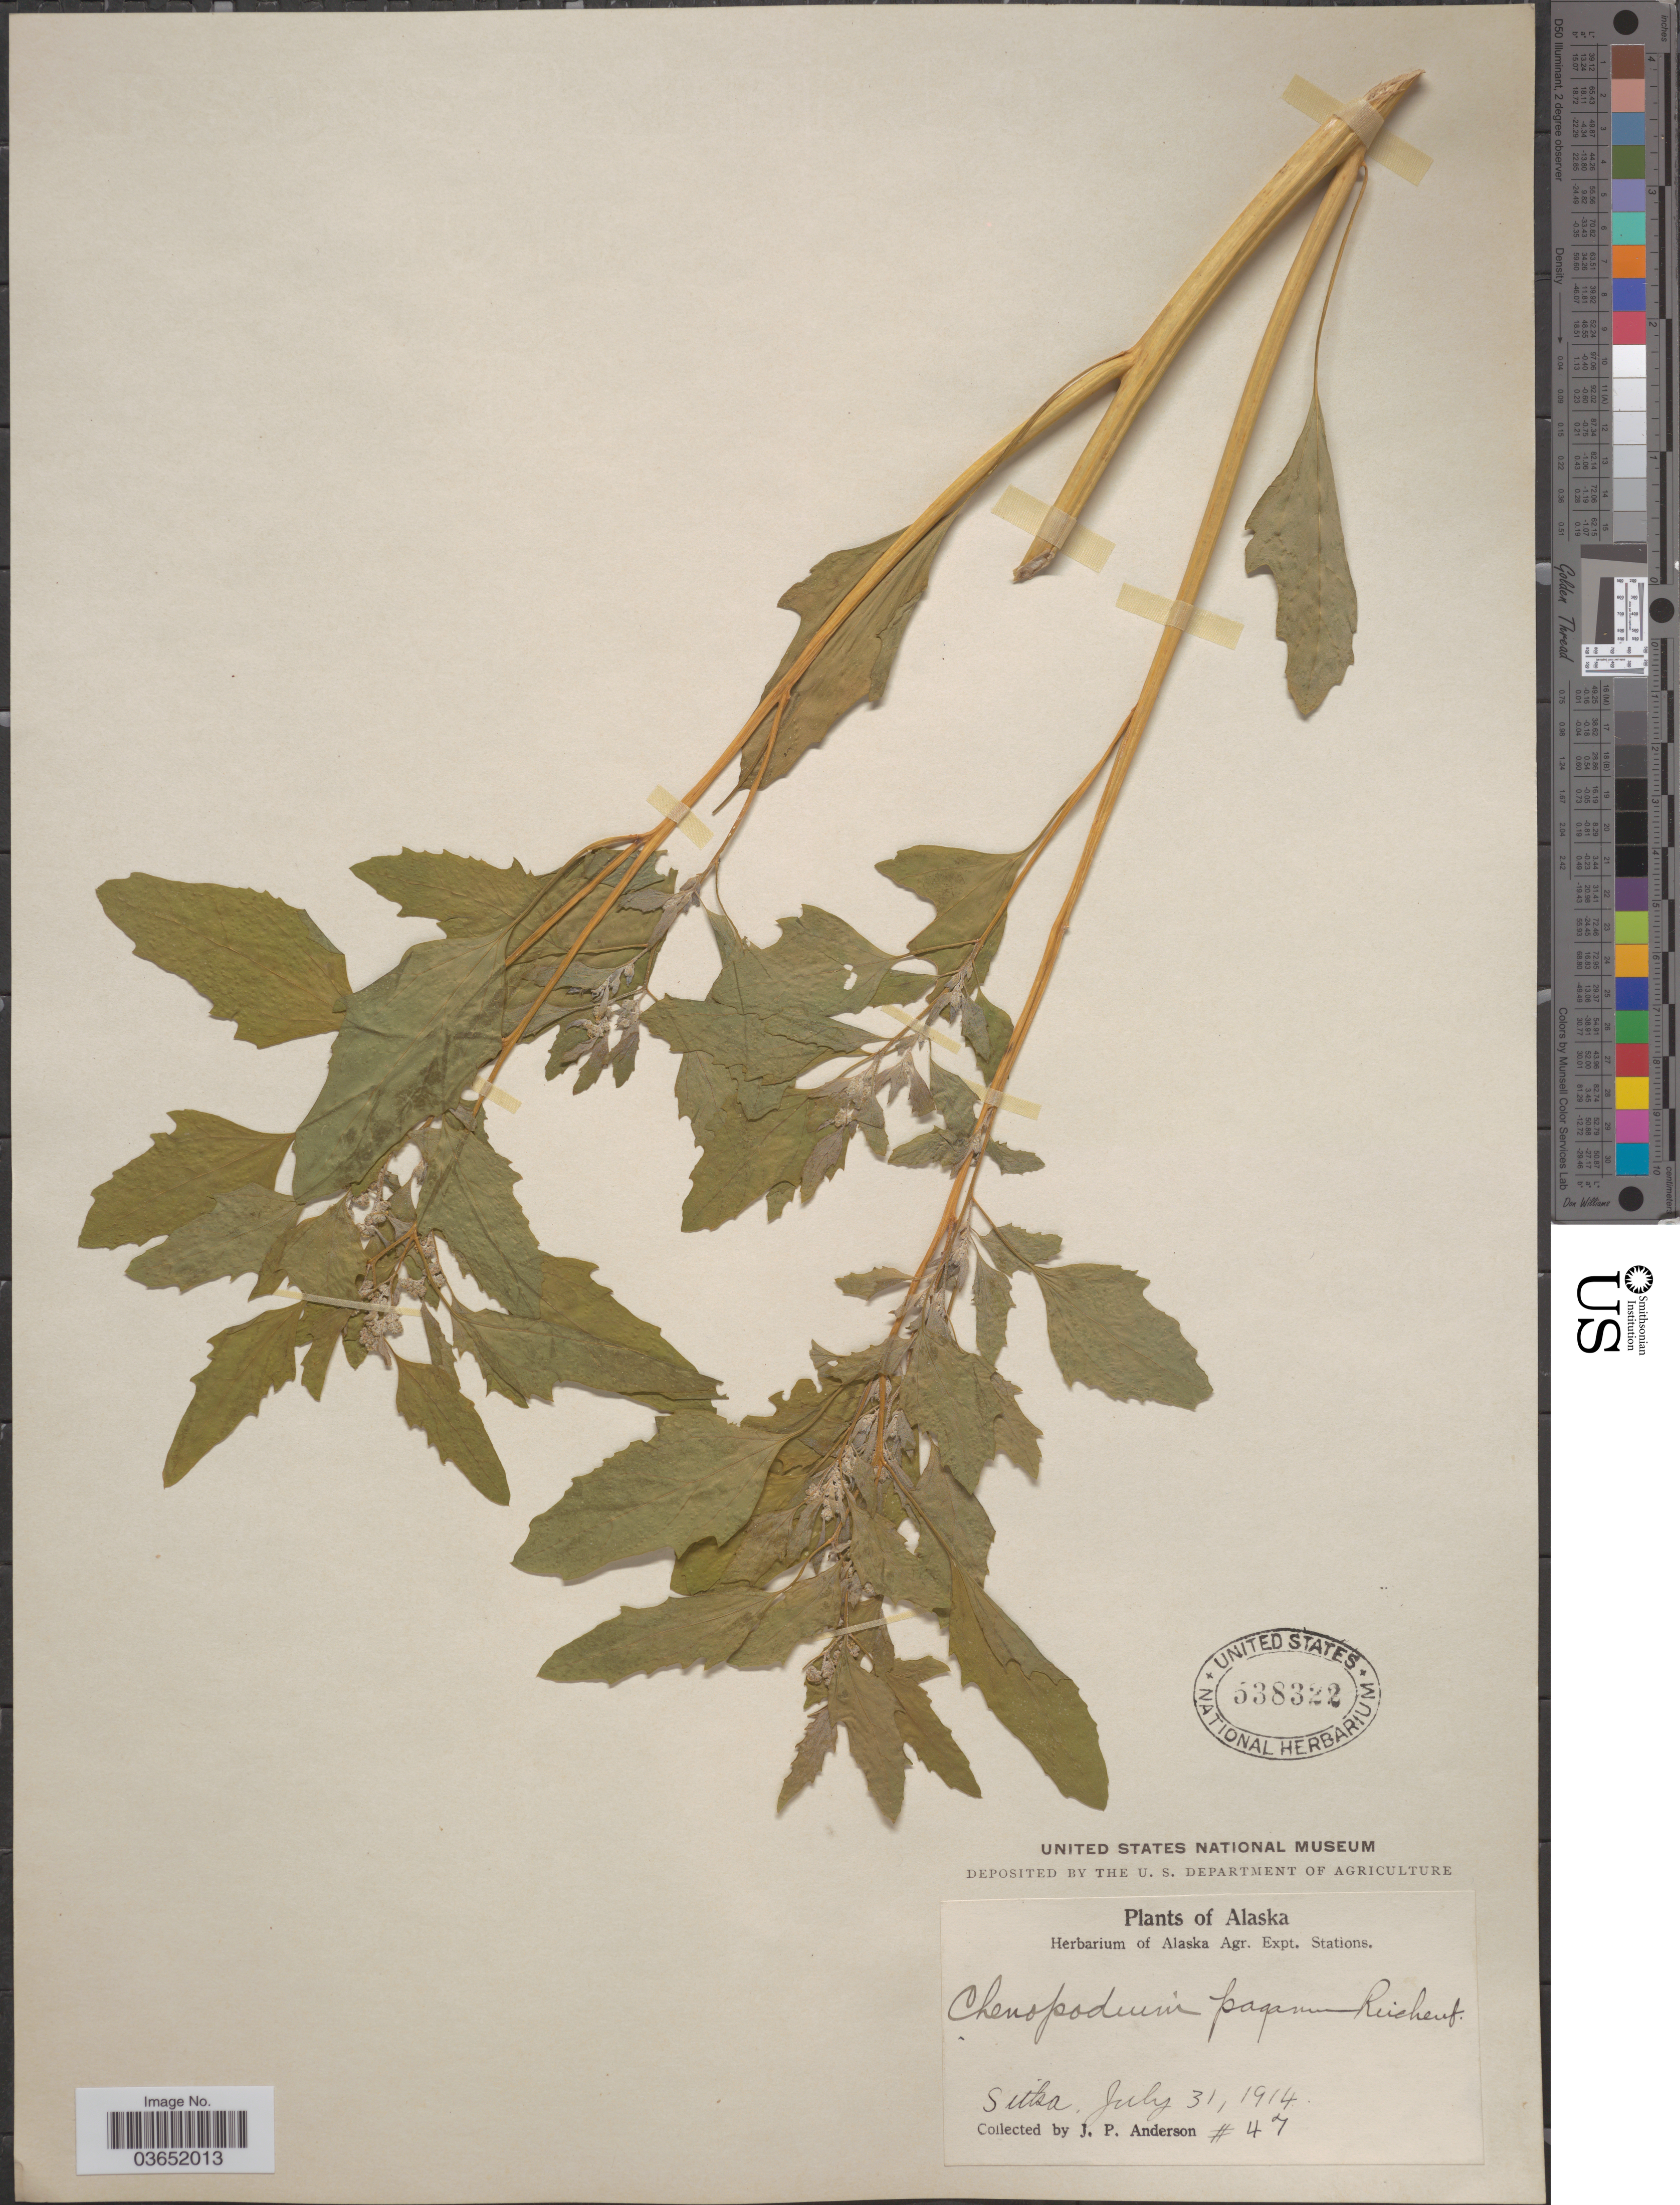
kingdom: Plantae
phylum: Tracheophyta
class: Magnoliopsida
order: Caryophyllales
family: Amaranthaceae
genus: Chenopodium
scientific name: Chenopodium album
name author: L.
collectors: J. P. Anderson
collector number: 47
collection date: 1914-07-31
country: United States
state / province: Alaska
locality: Sitka.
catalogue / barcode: US 538322